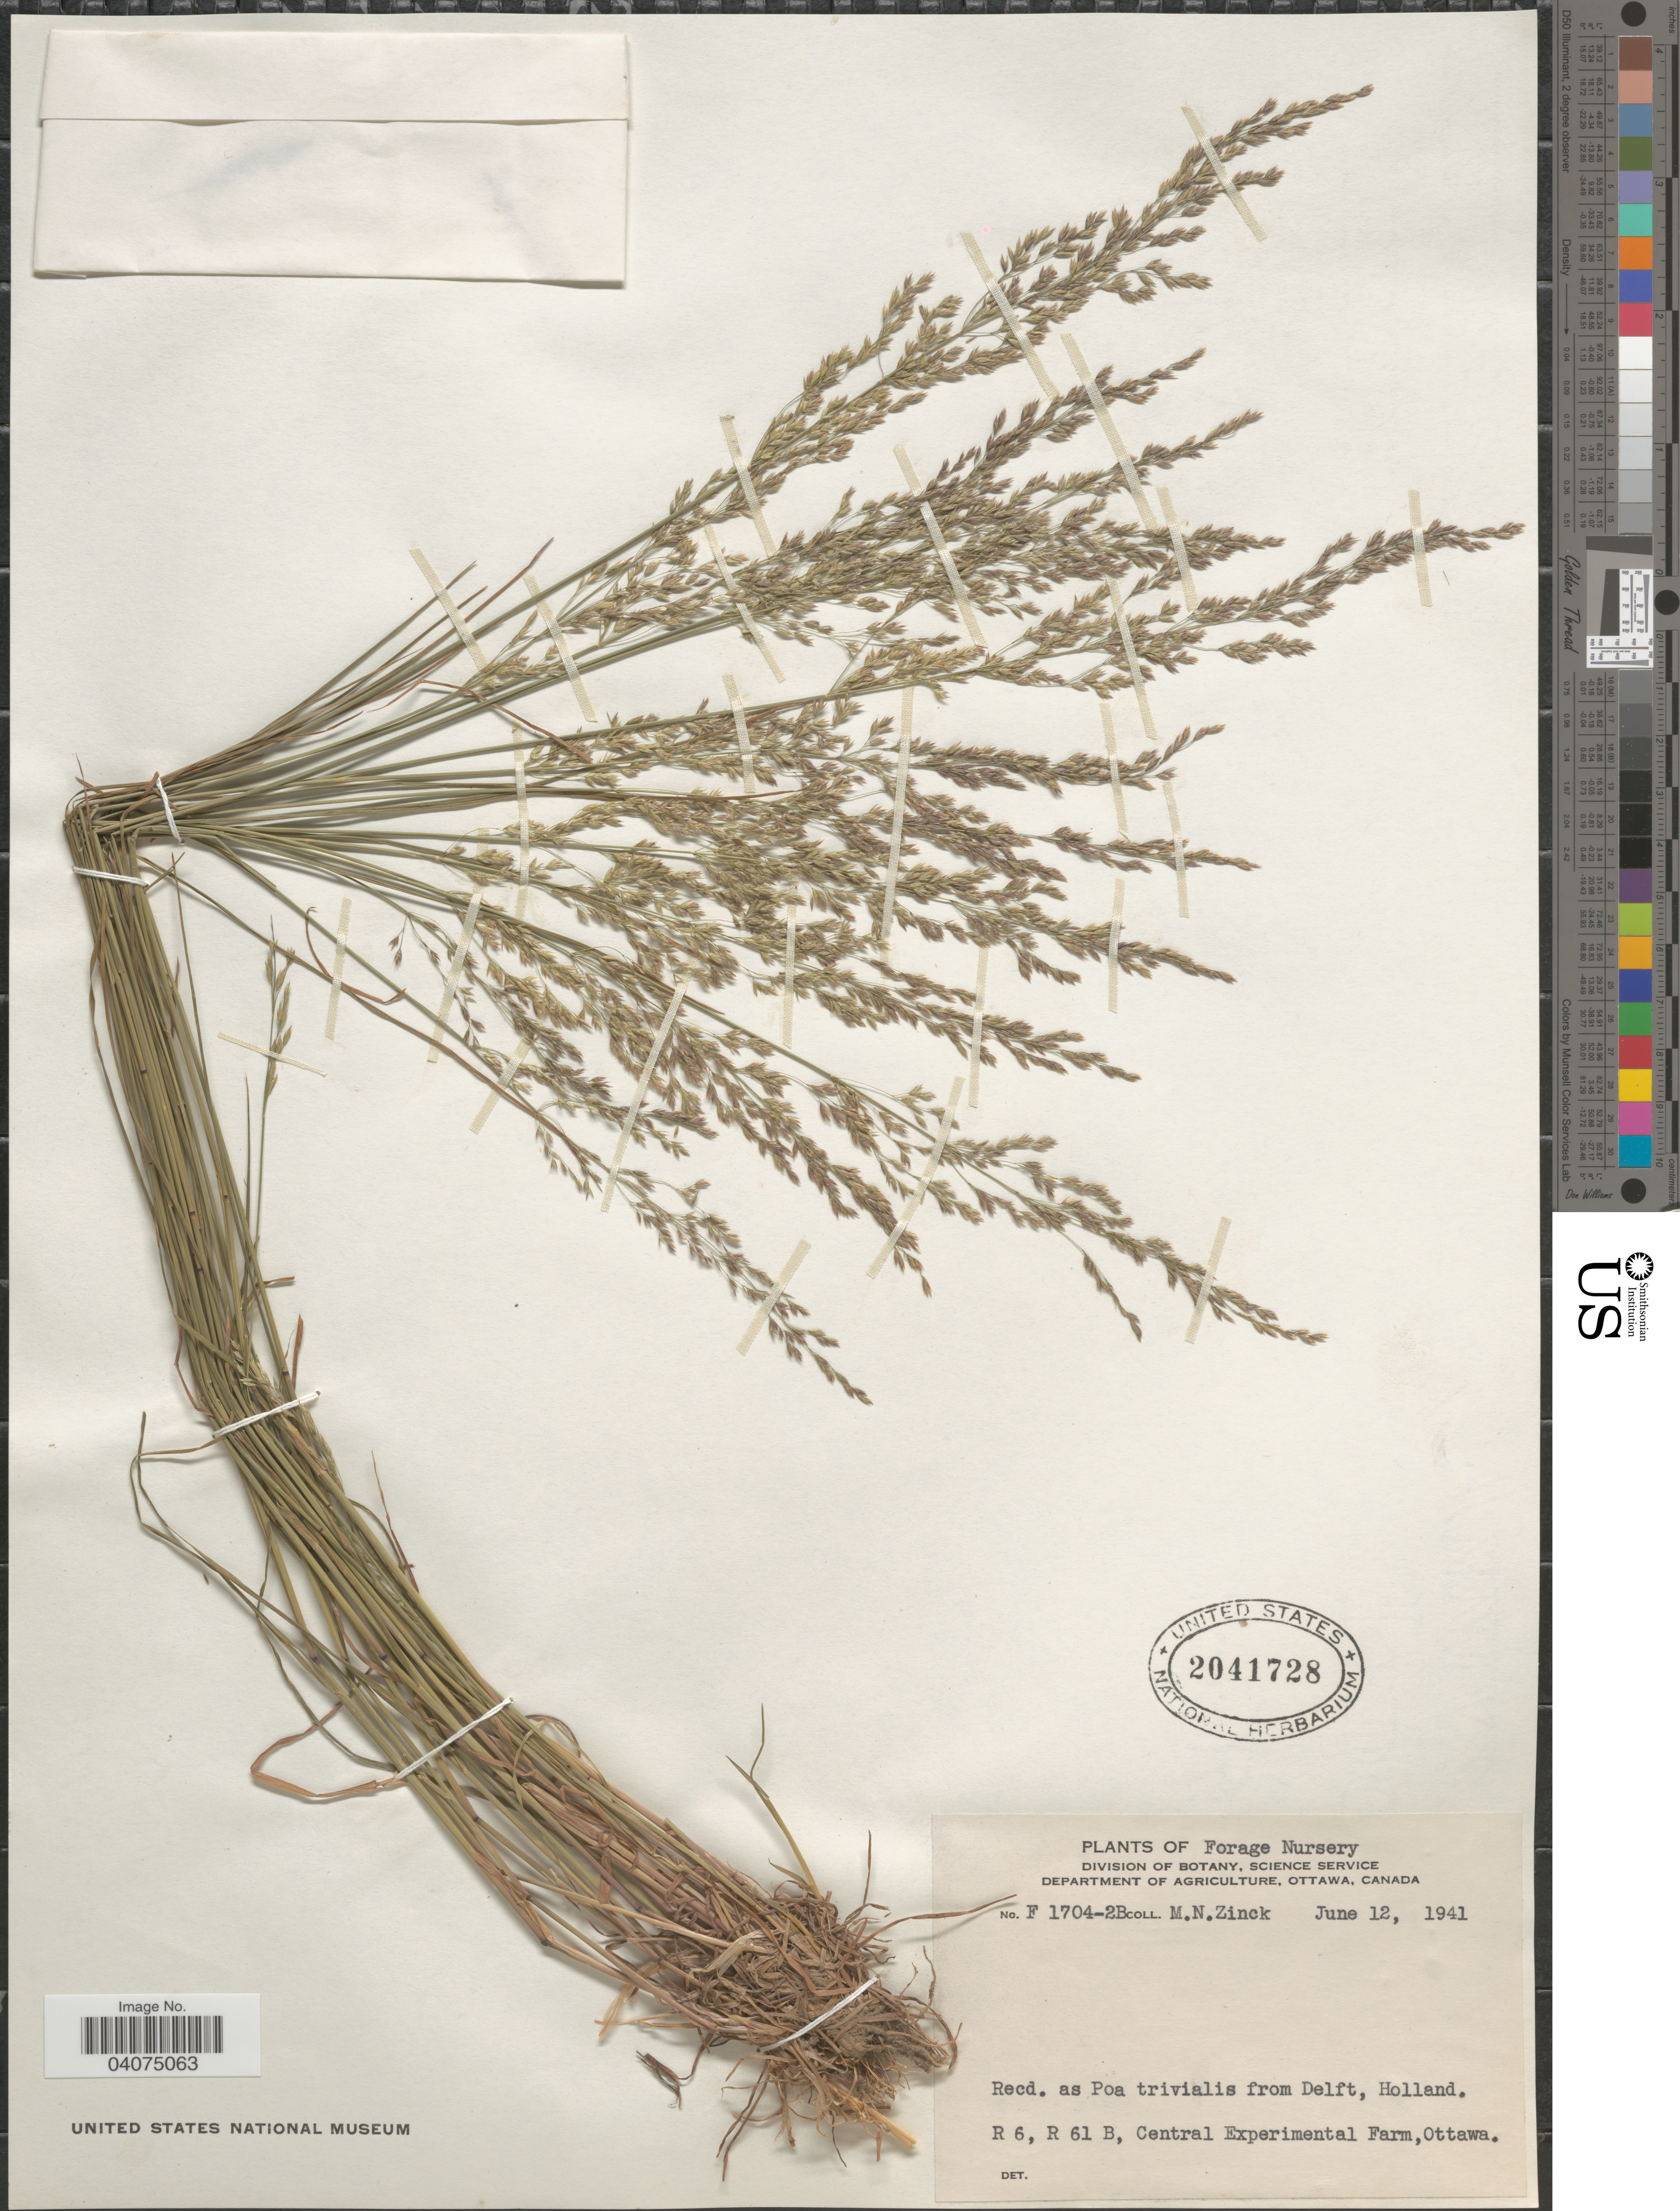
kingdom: Plantae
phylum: Tracheophyta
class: Liliopsida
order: Poales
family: Poaceae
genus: Poa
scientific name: Poa trivialis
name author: L.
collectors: M. Zinck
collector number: F1704-2B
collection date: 1941-06-12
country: Canada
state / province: Ontario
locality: Forage Nursery. R 6, R 61 B, Central Experimental Farm, Ottawa.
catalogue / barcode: US 2041728